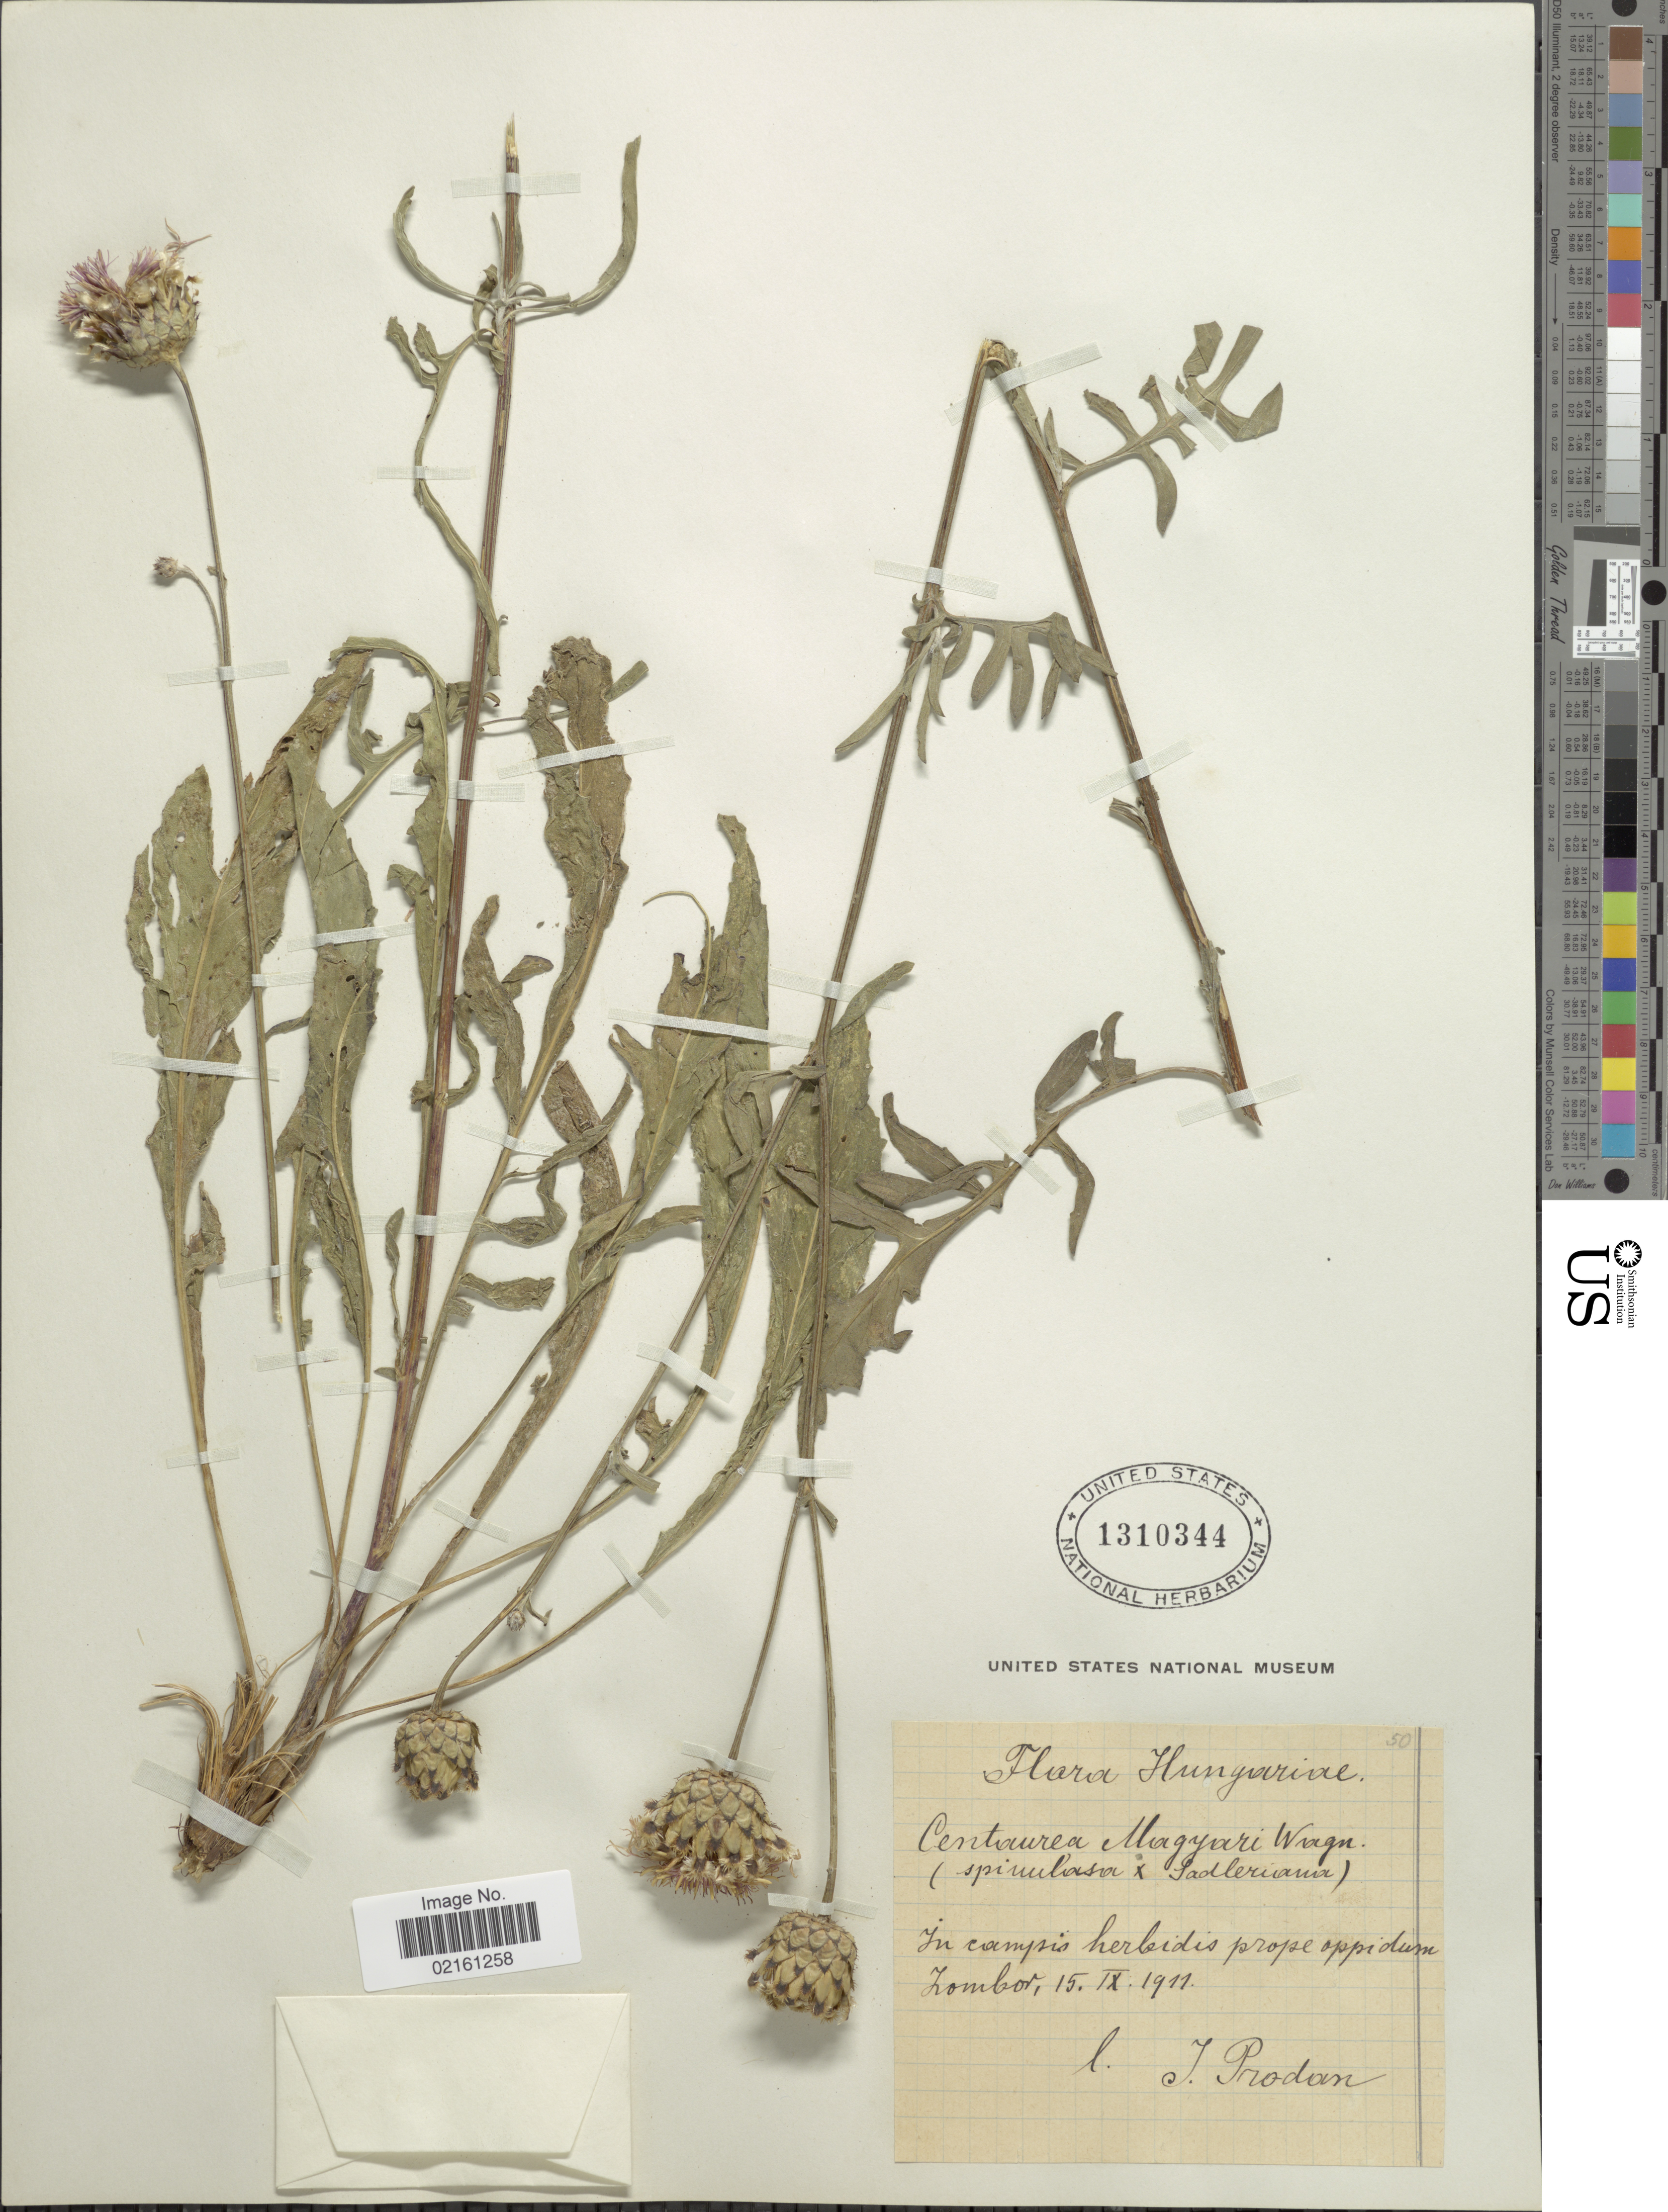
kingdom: Plantae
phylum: Tracheophyta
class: Magnoliopsida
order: Asterales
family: Asteraceae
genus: Centaurea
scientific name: Centaurea magyarii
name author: Wagner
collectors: J. Prodan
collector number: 50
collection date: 1911-09-15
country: Hungary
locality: Prope oppidum Lombor [interpreted]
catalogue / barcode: US 1310344